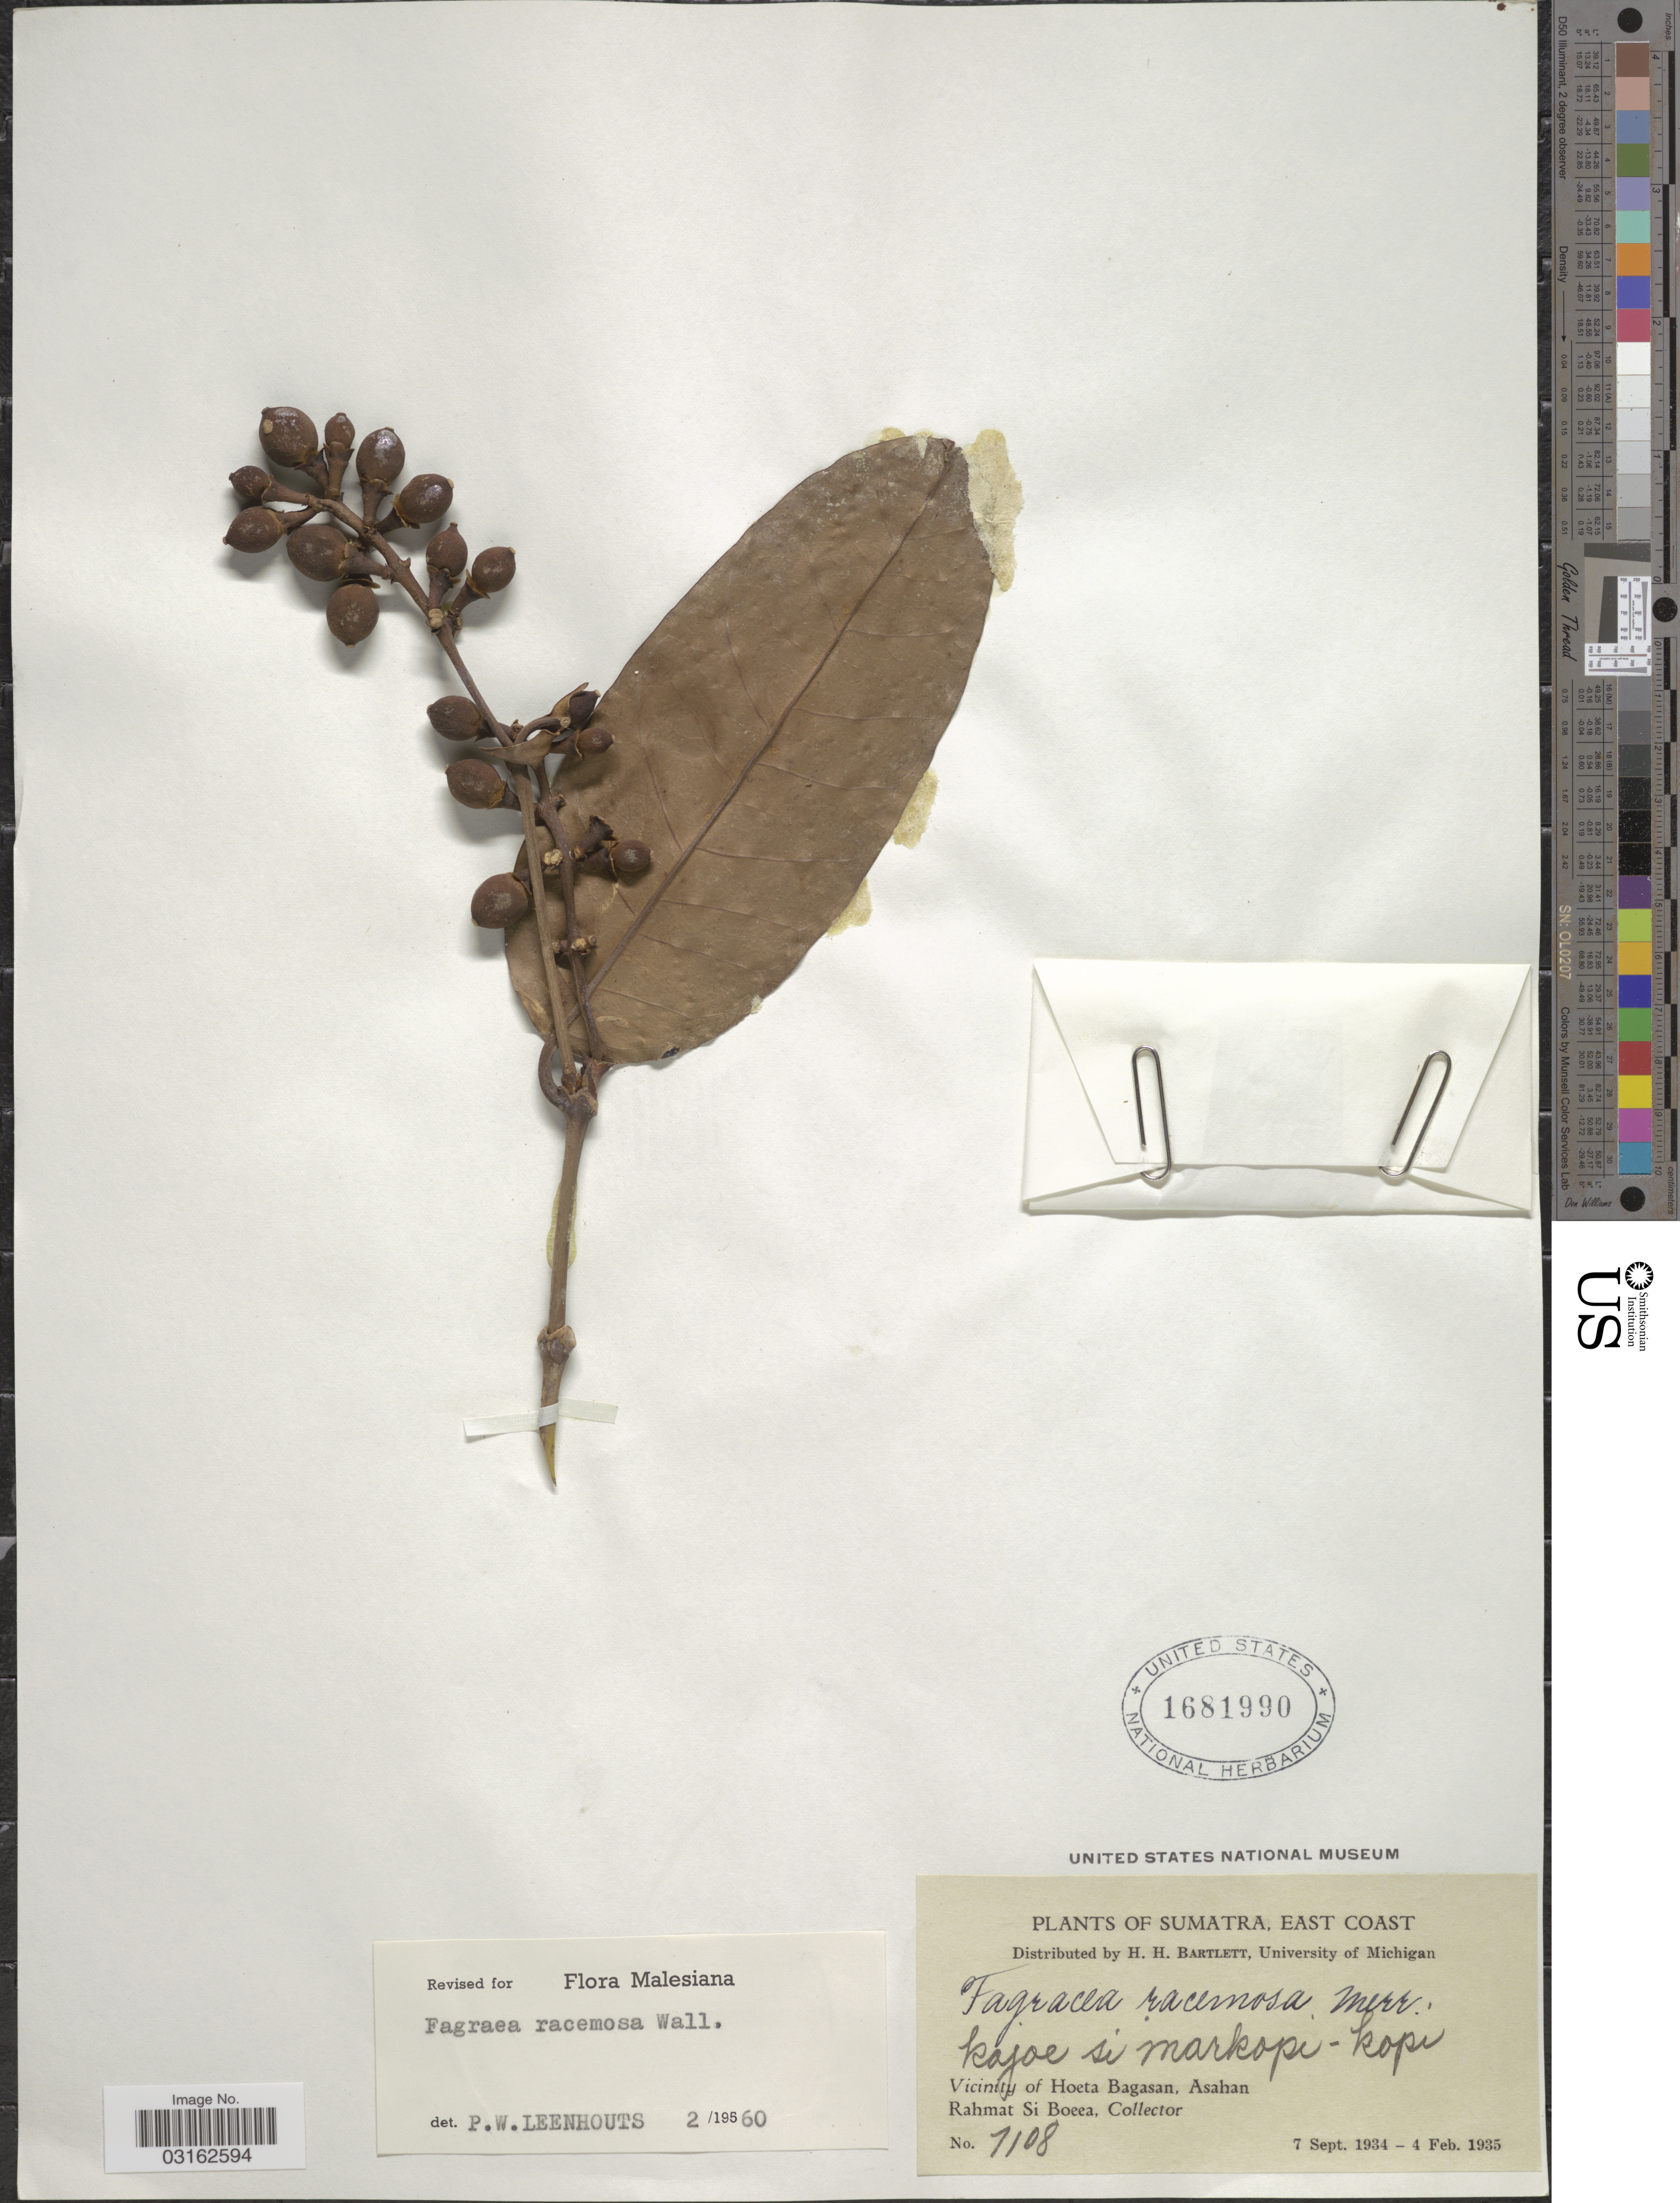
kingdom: Plantae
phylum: Tracheophyta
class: Magnoliopsida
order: Gentianales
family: Gentianaceae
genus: Fagraea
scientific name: Fagraea racemosa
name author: Jack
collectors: Rahmat Si Boeea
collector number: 1108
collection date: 1934-09-07/1935-02-04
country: Indonesia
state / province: Sumatra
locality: East Coast. Vicinity of Hoeta Bagasan, Asahan.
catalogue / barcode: US 1681990